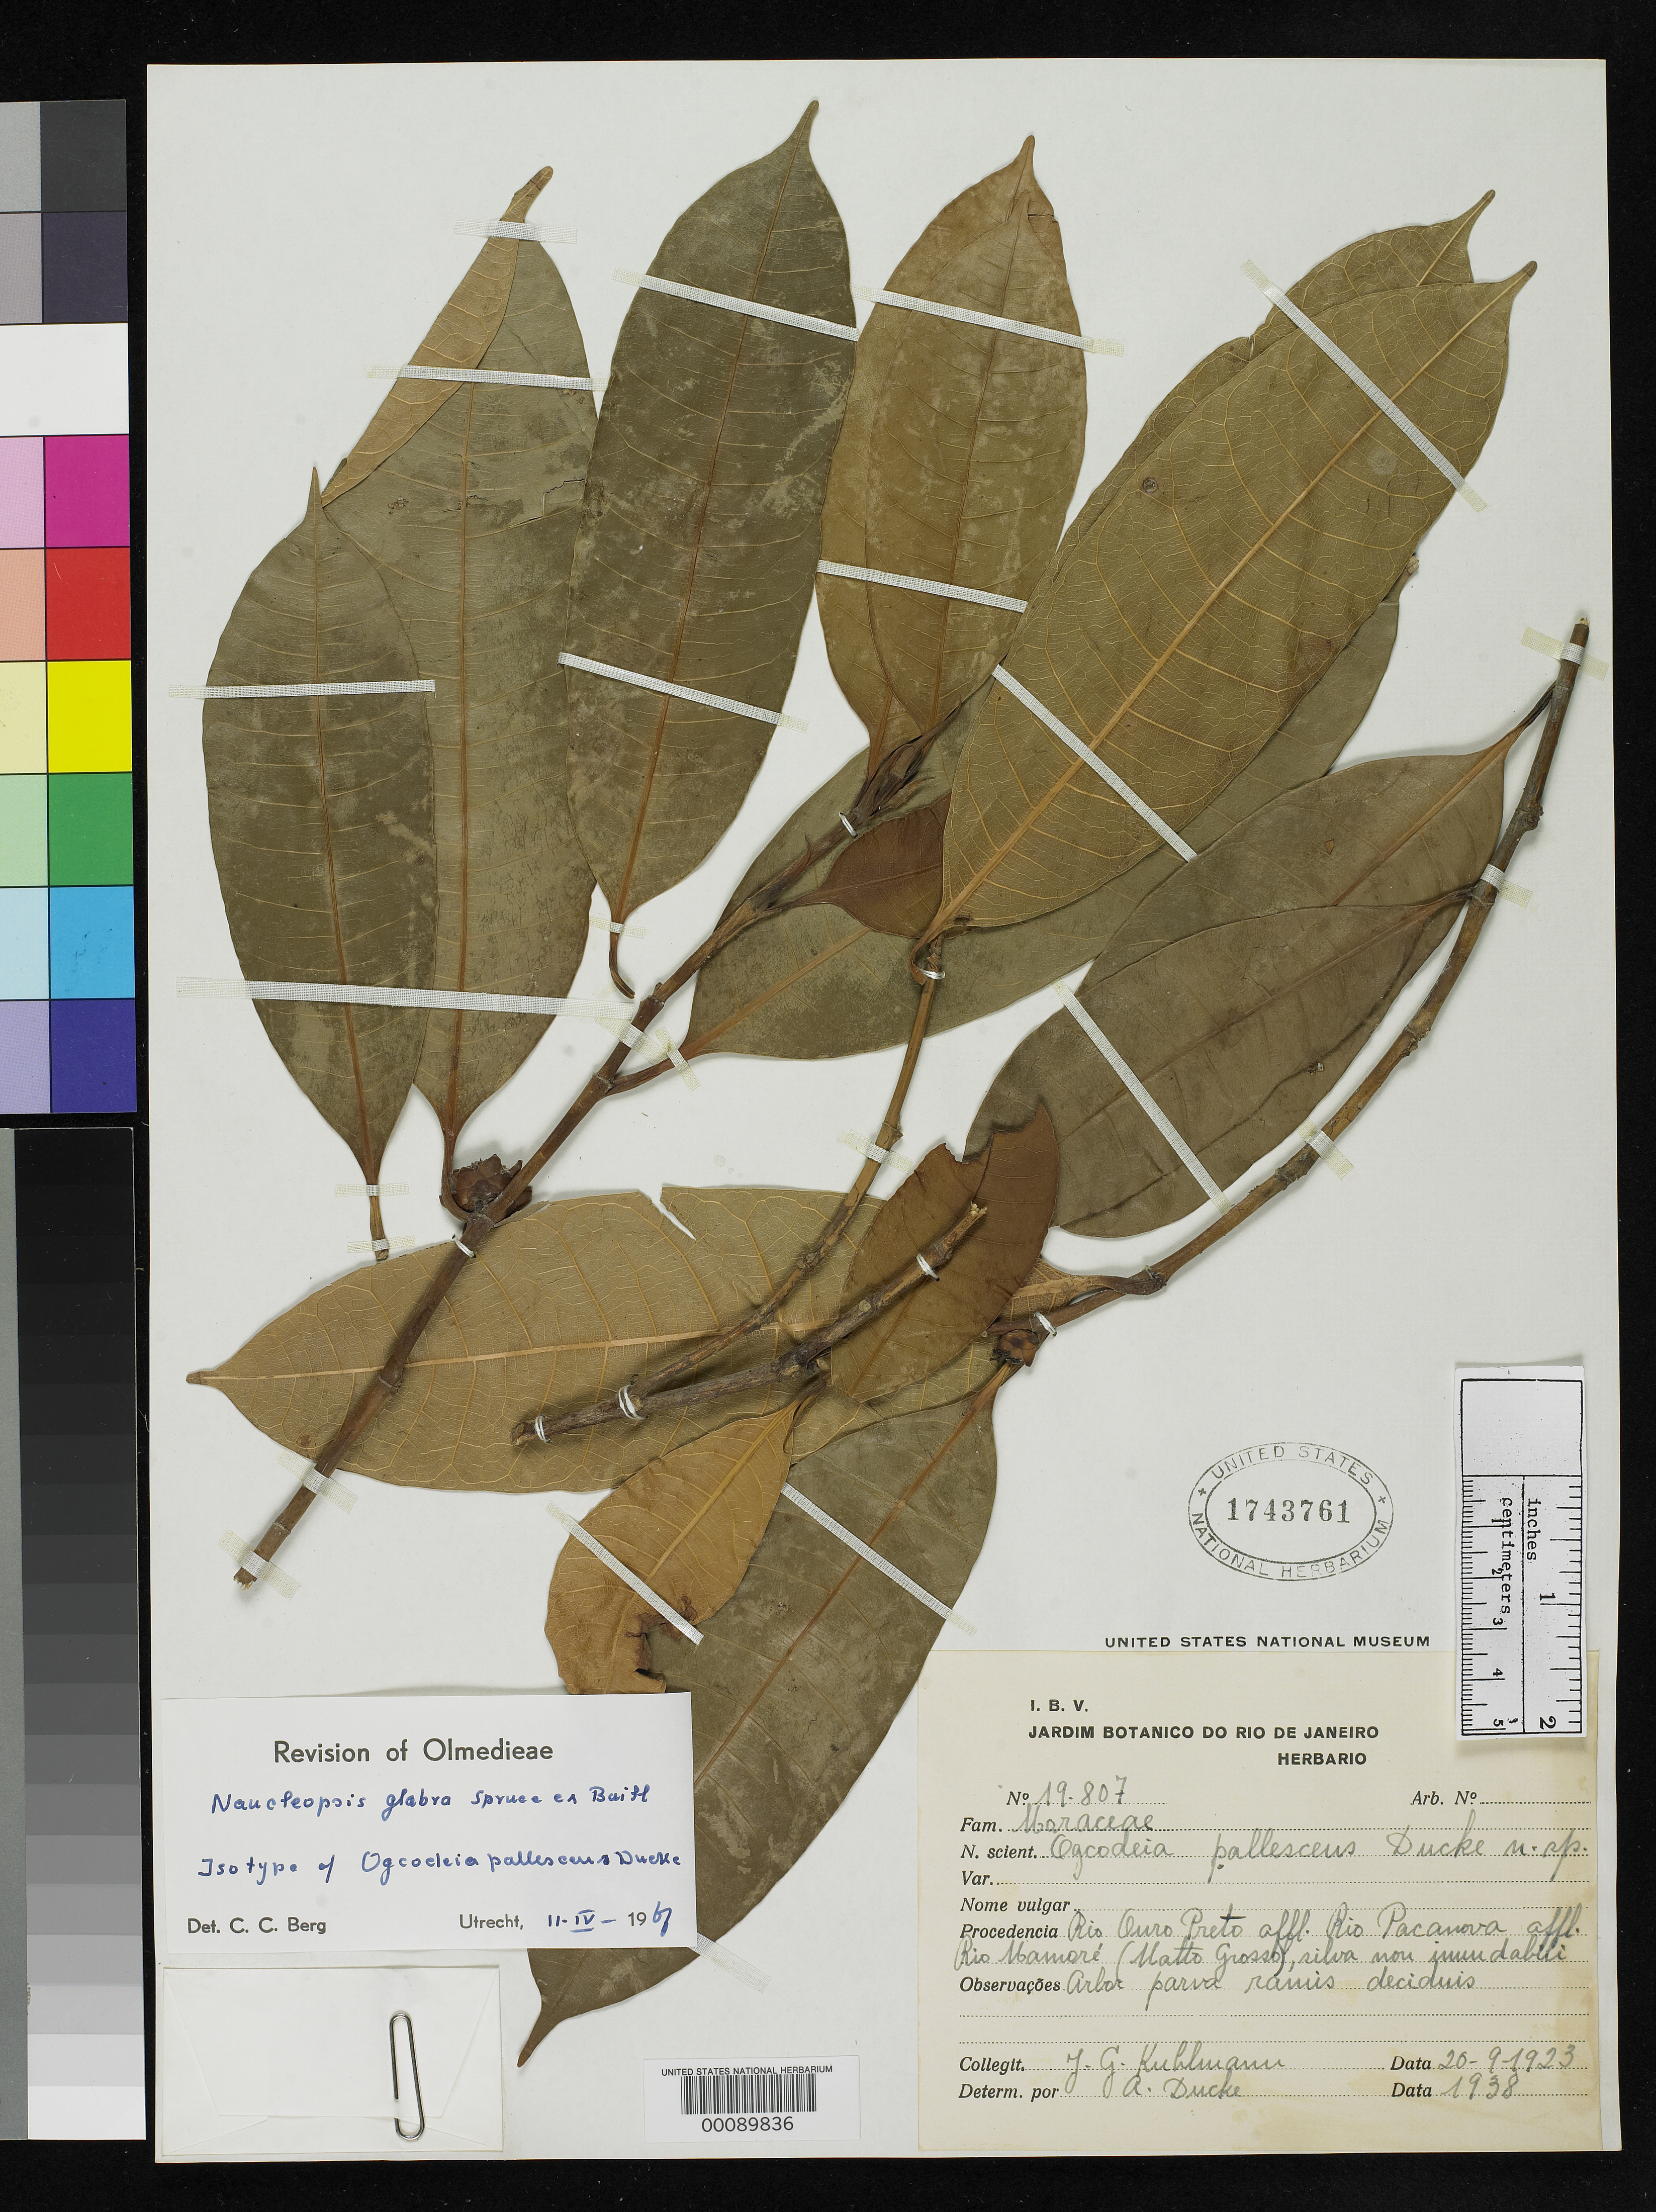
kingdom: Plantae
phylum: Tracheophyta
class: Magnoliopsida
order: Rosales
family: Moraceae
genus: Ogcodeia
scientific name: Ogcodeia pallescens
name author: Ducke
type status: Isotype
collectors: J. G. Kuhlmann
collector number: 19807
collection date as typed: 20 Sep 1923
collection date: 1923-09-20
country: Brazil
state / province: Mato Grosso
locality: Rio Ouru Preto.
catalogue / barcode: US 1743761